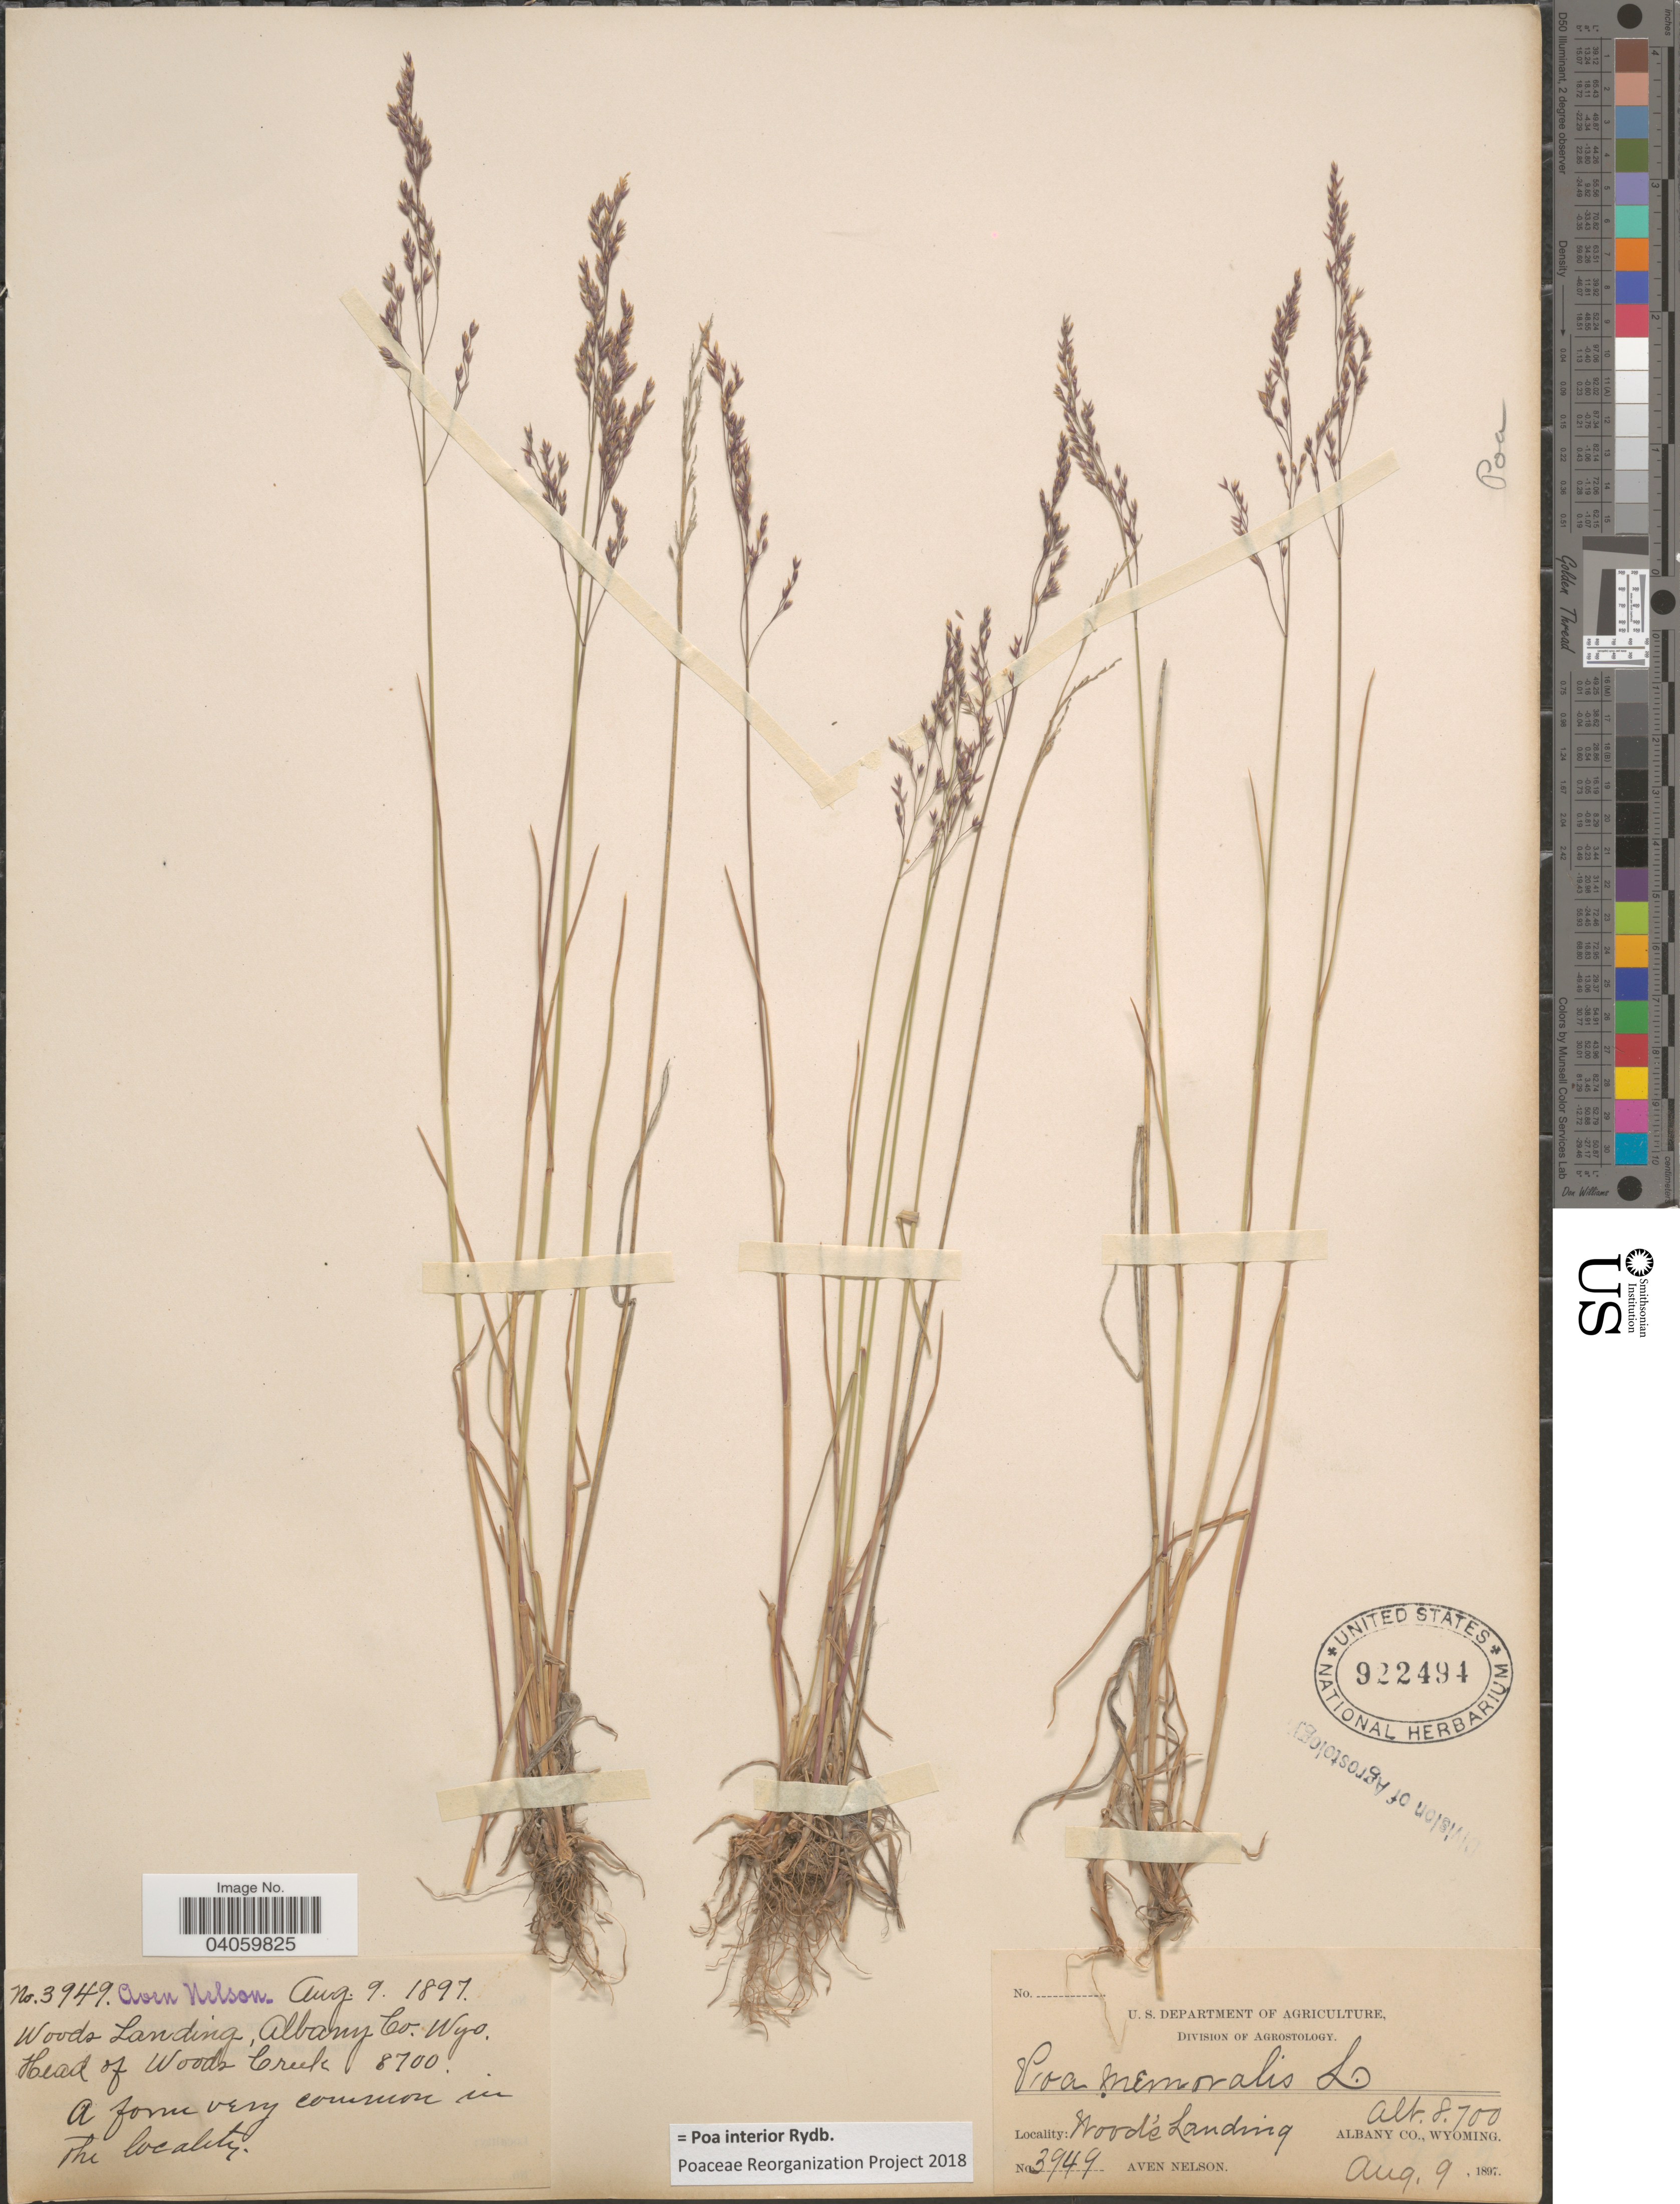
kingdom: Plantae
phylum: Tracheophyta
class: Liliopsida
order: Poales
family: Poaceae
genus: Poa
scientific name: Poa interior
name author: Rydb.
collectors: A. Nelson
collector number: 36949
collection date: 1897-08-09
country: United States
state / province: Wyoming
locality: Woods Landing, Albany Co. Head of Woods Creek.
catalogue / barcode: US 922494